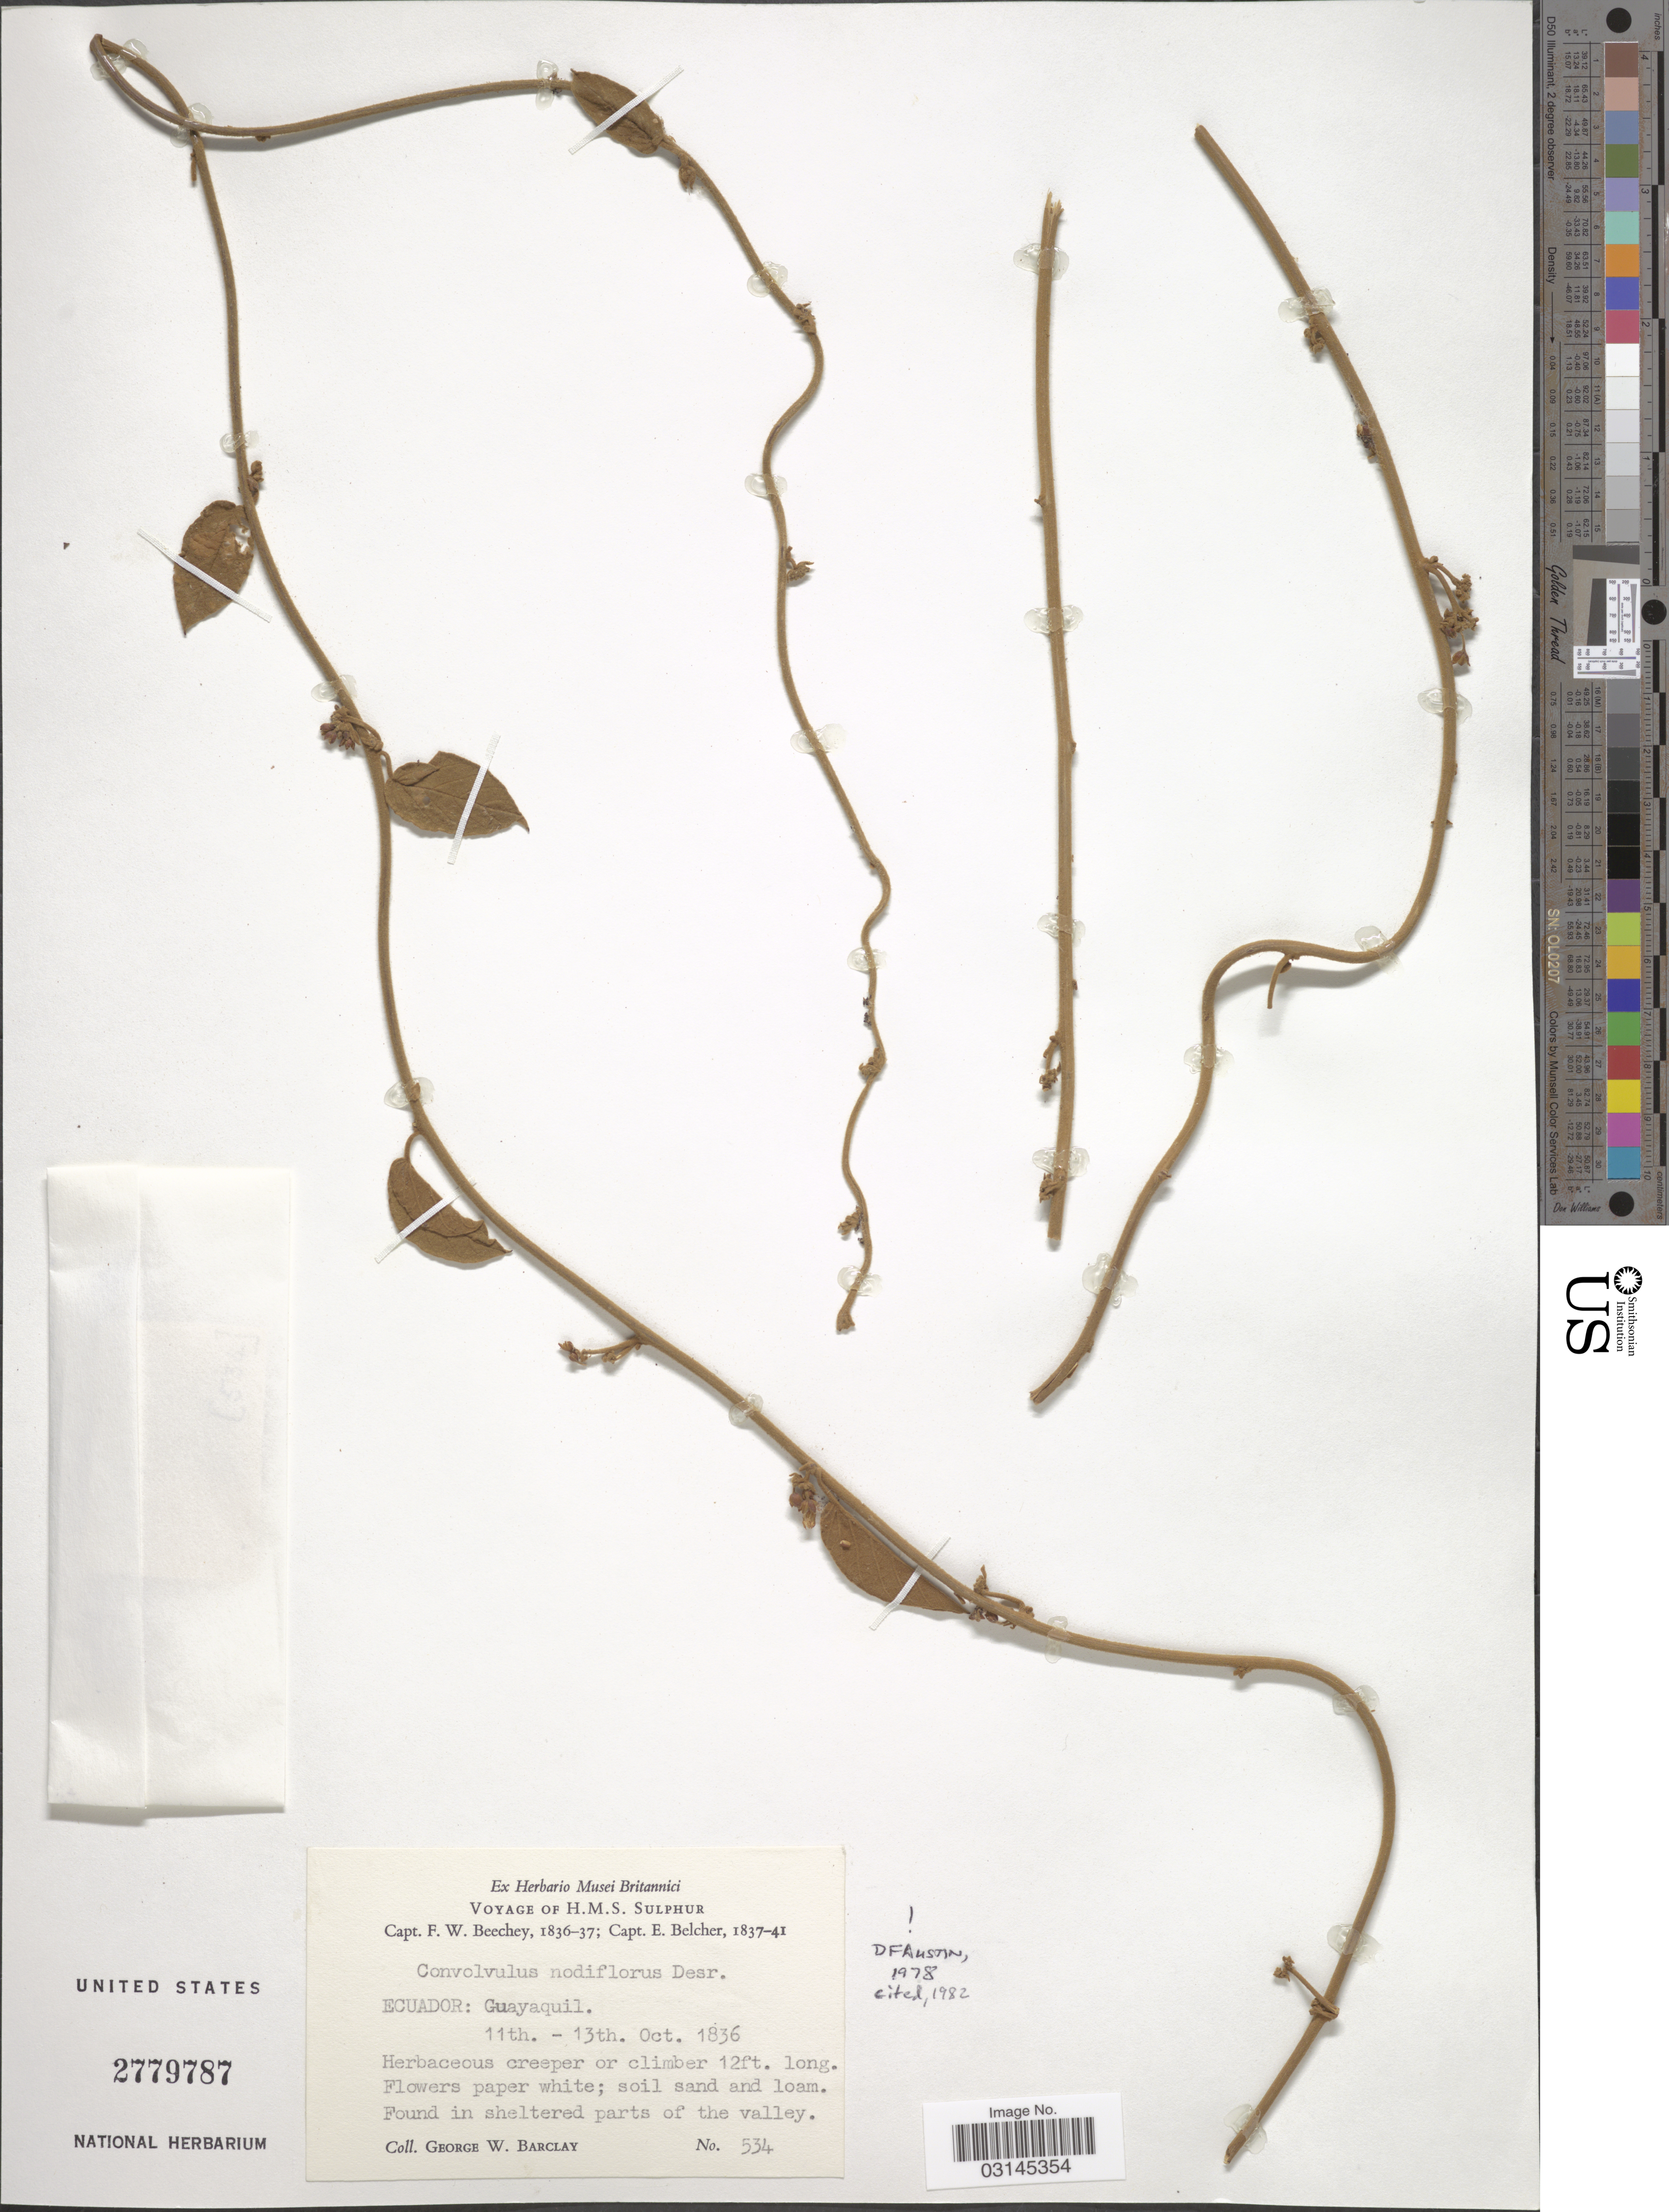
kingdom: Plantae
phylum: Tracheophyta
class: Magnoliopsida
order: Solanales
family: Convolvulaceae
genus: Convolvulus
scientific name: Convolvulus nodiflorus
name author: Desr.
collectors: G. W. Barclay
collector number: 534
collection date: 1836-10-11/1836-10-13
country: Ecuador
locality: Guayaquil.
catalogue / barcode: US 2779787